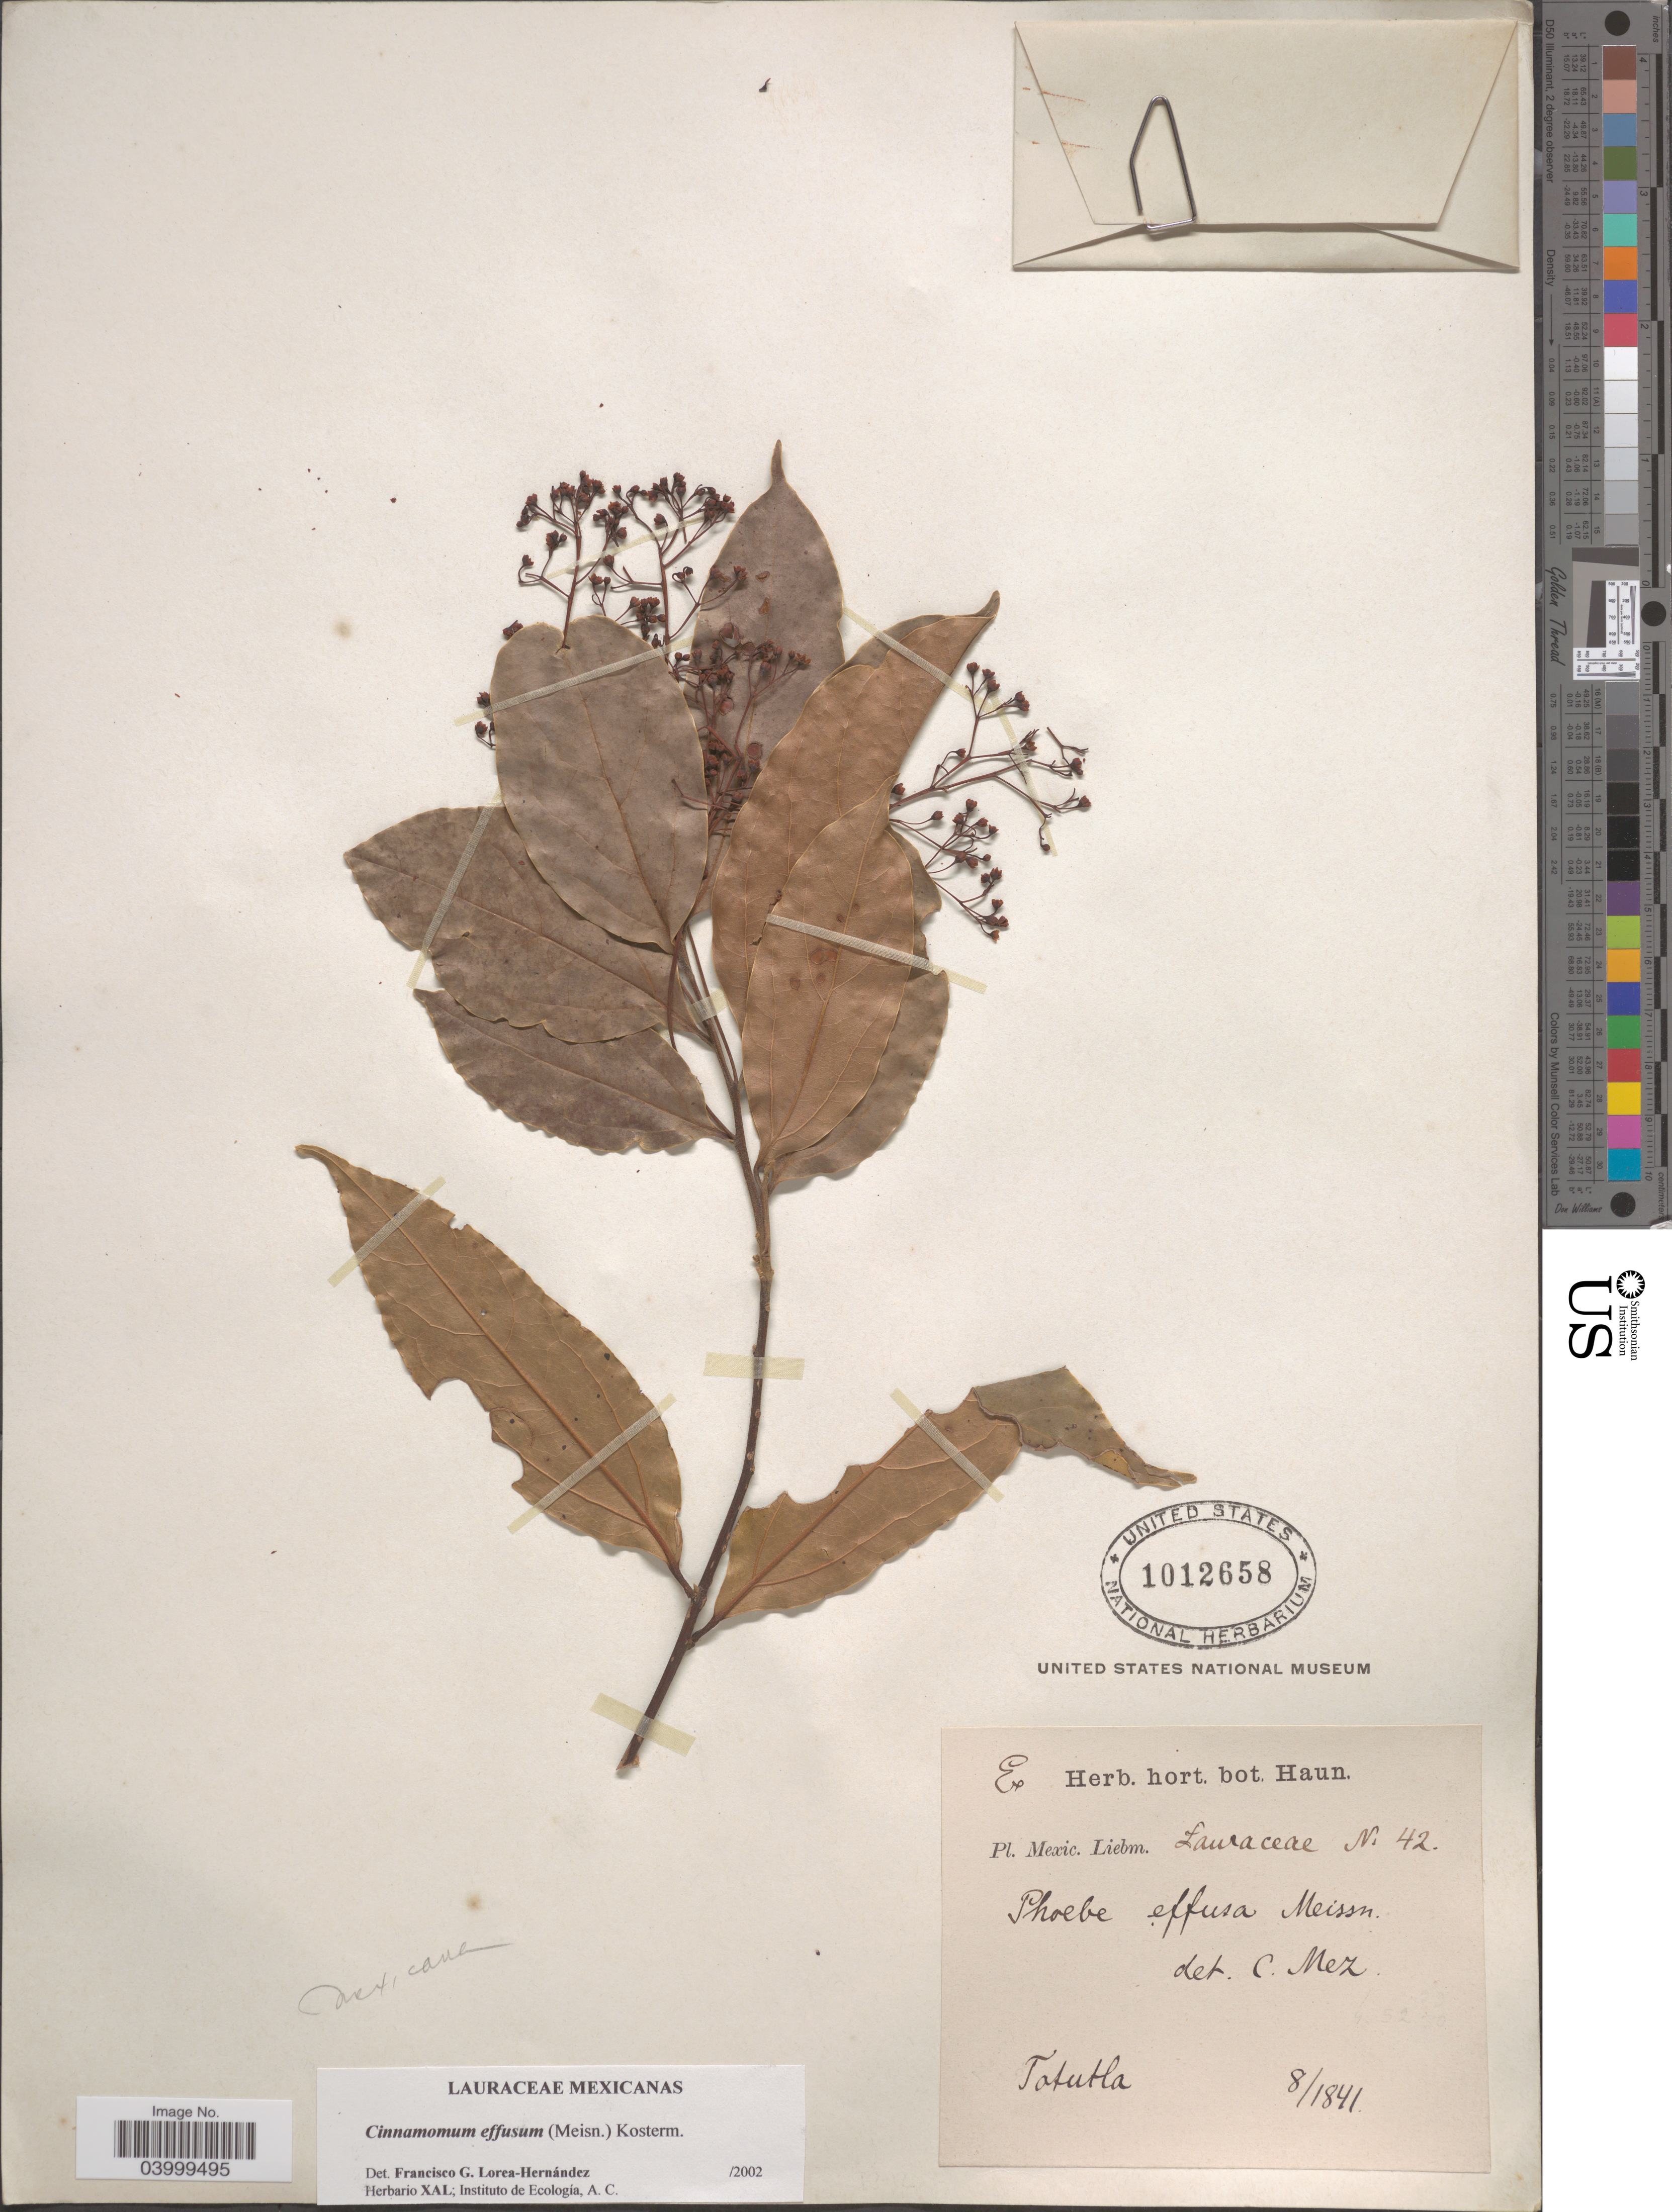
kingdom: Plantae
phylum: Tracheophyta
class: Magnoliopsida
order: Laurales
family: Lauraceae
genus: Cinnamomum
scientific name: Cinnamomum effusum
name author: (Meisn.) Kosterm.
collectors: Liebm.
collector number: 42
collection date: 1841-08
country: Mexico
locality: Totutla.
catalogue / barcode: US 1012658